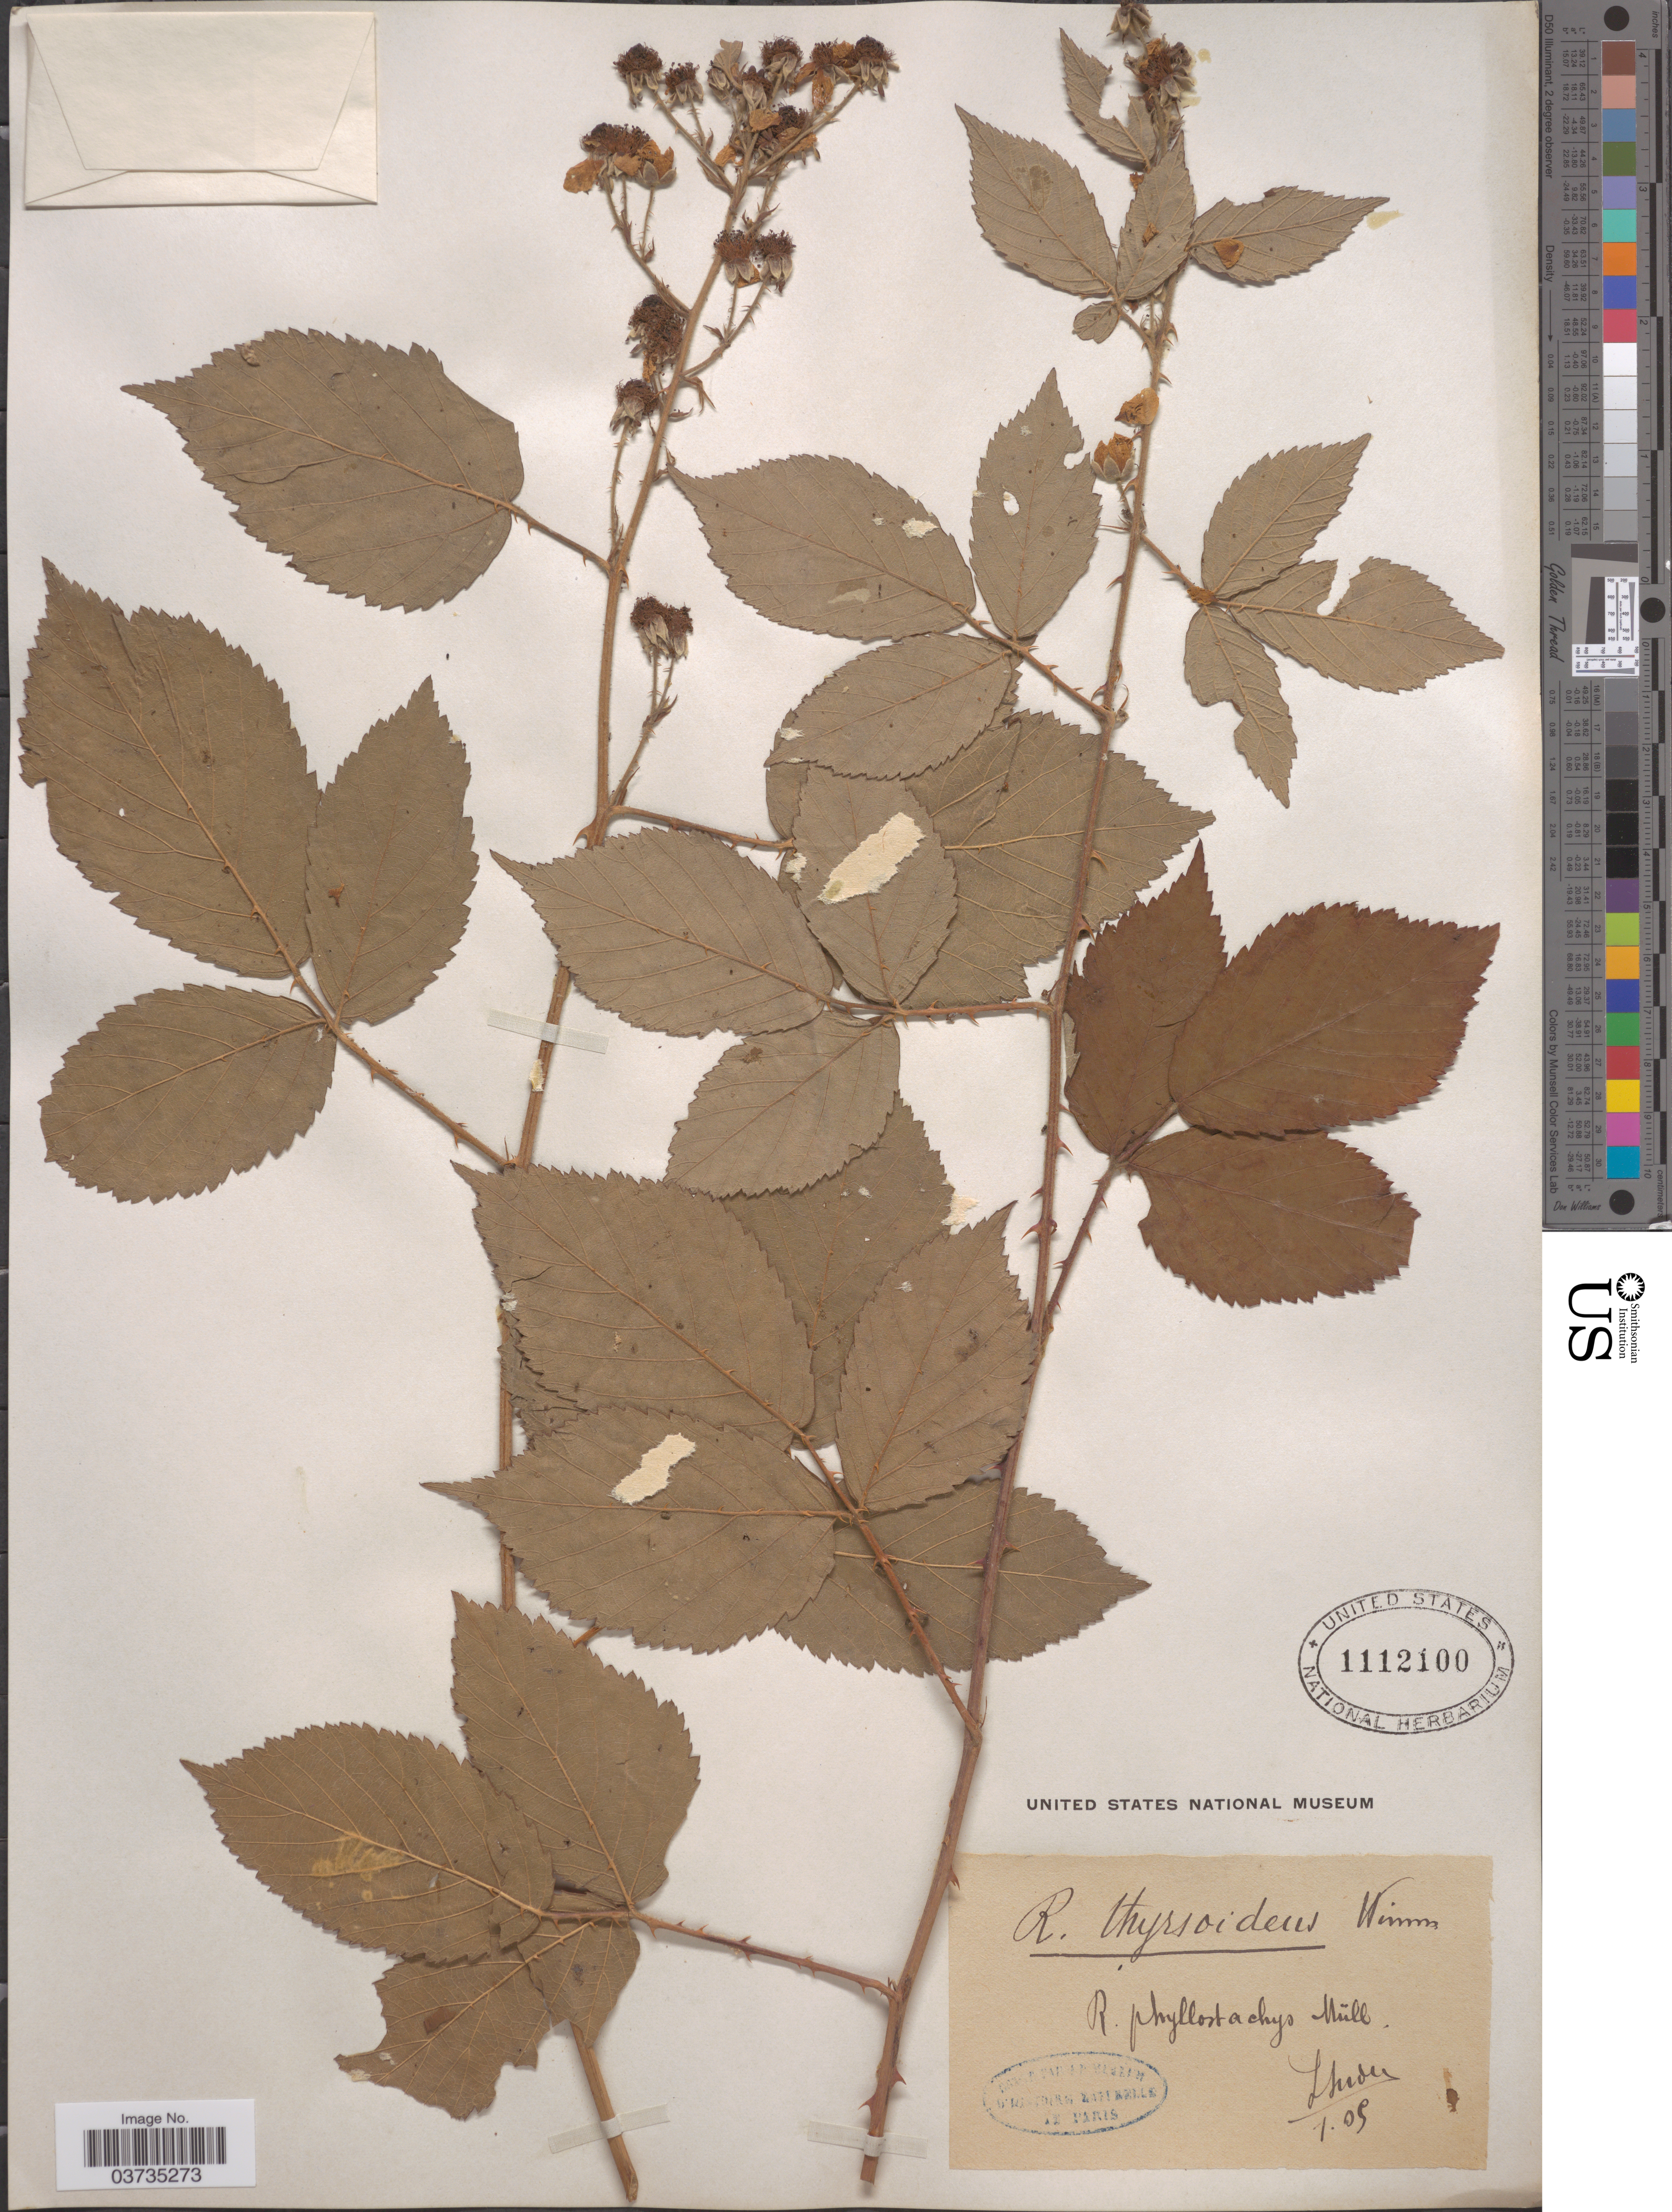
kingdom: Plantae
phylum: Tracheophyta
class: Magnoliopsida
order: Rosales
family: Rosaceae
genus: Rubus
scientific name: Rubus thyrsoideus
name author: Wimm.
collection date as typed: Transcribed d/m/y: /1/5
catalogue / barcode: US 1112100